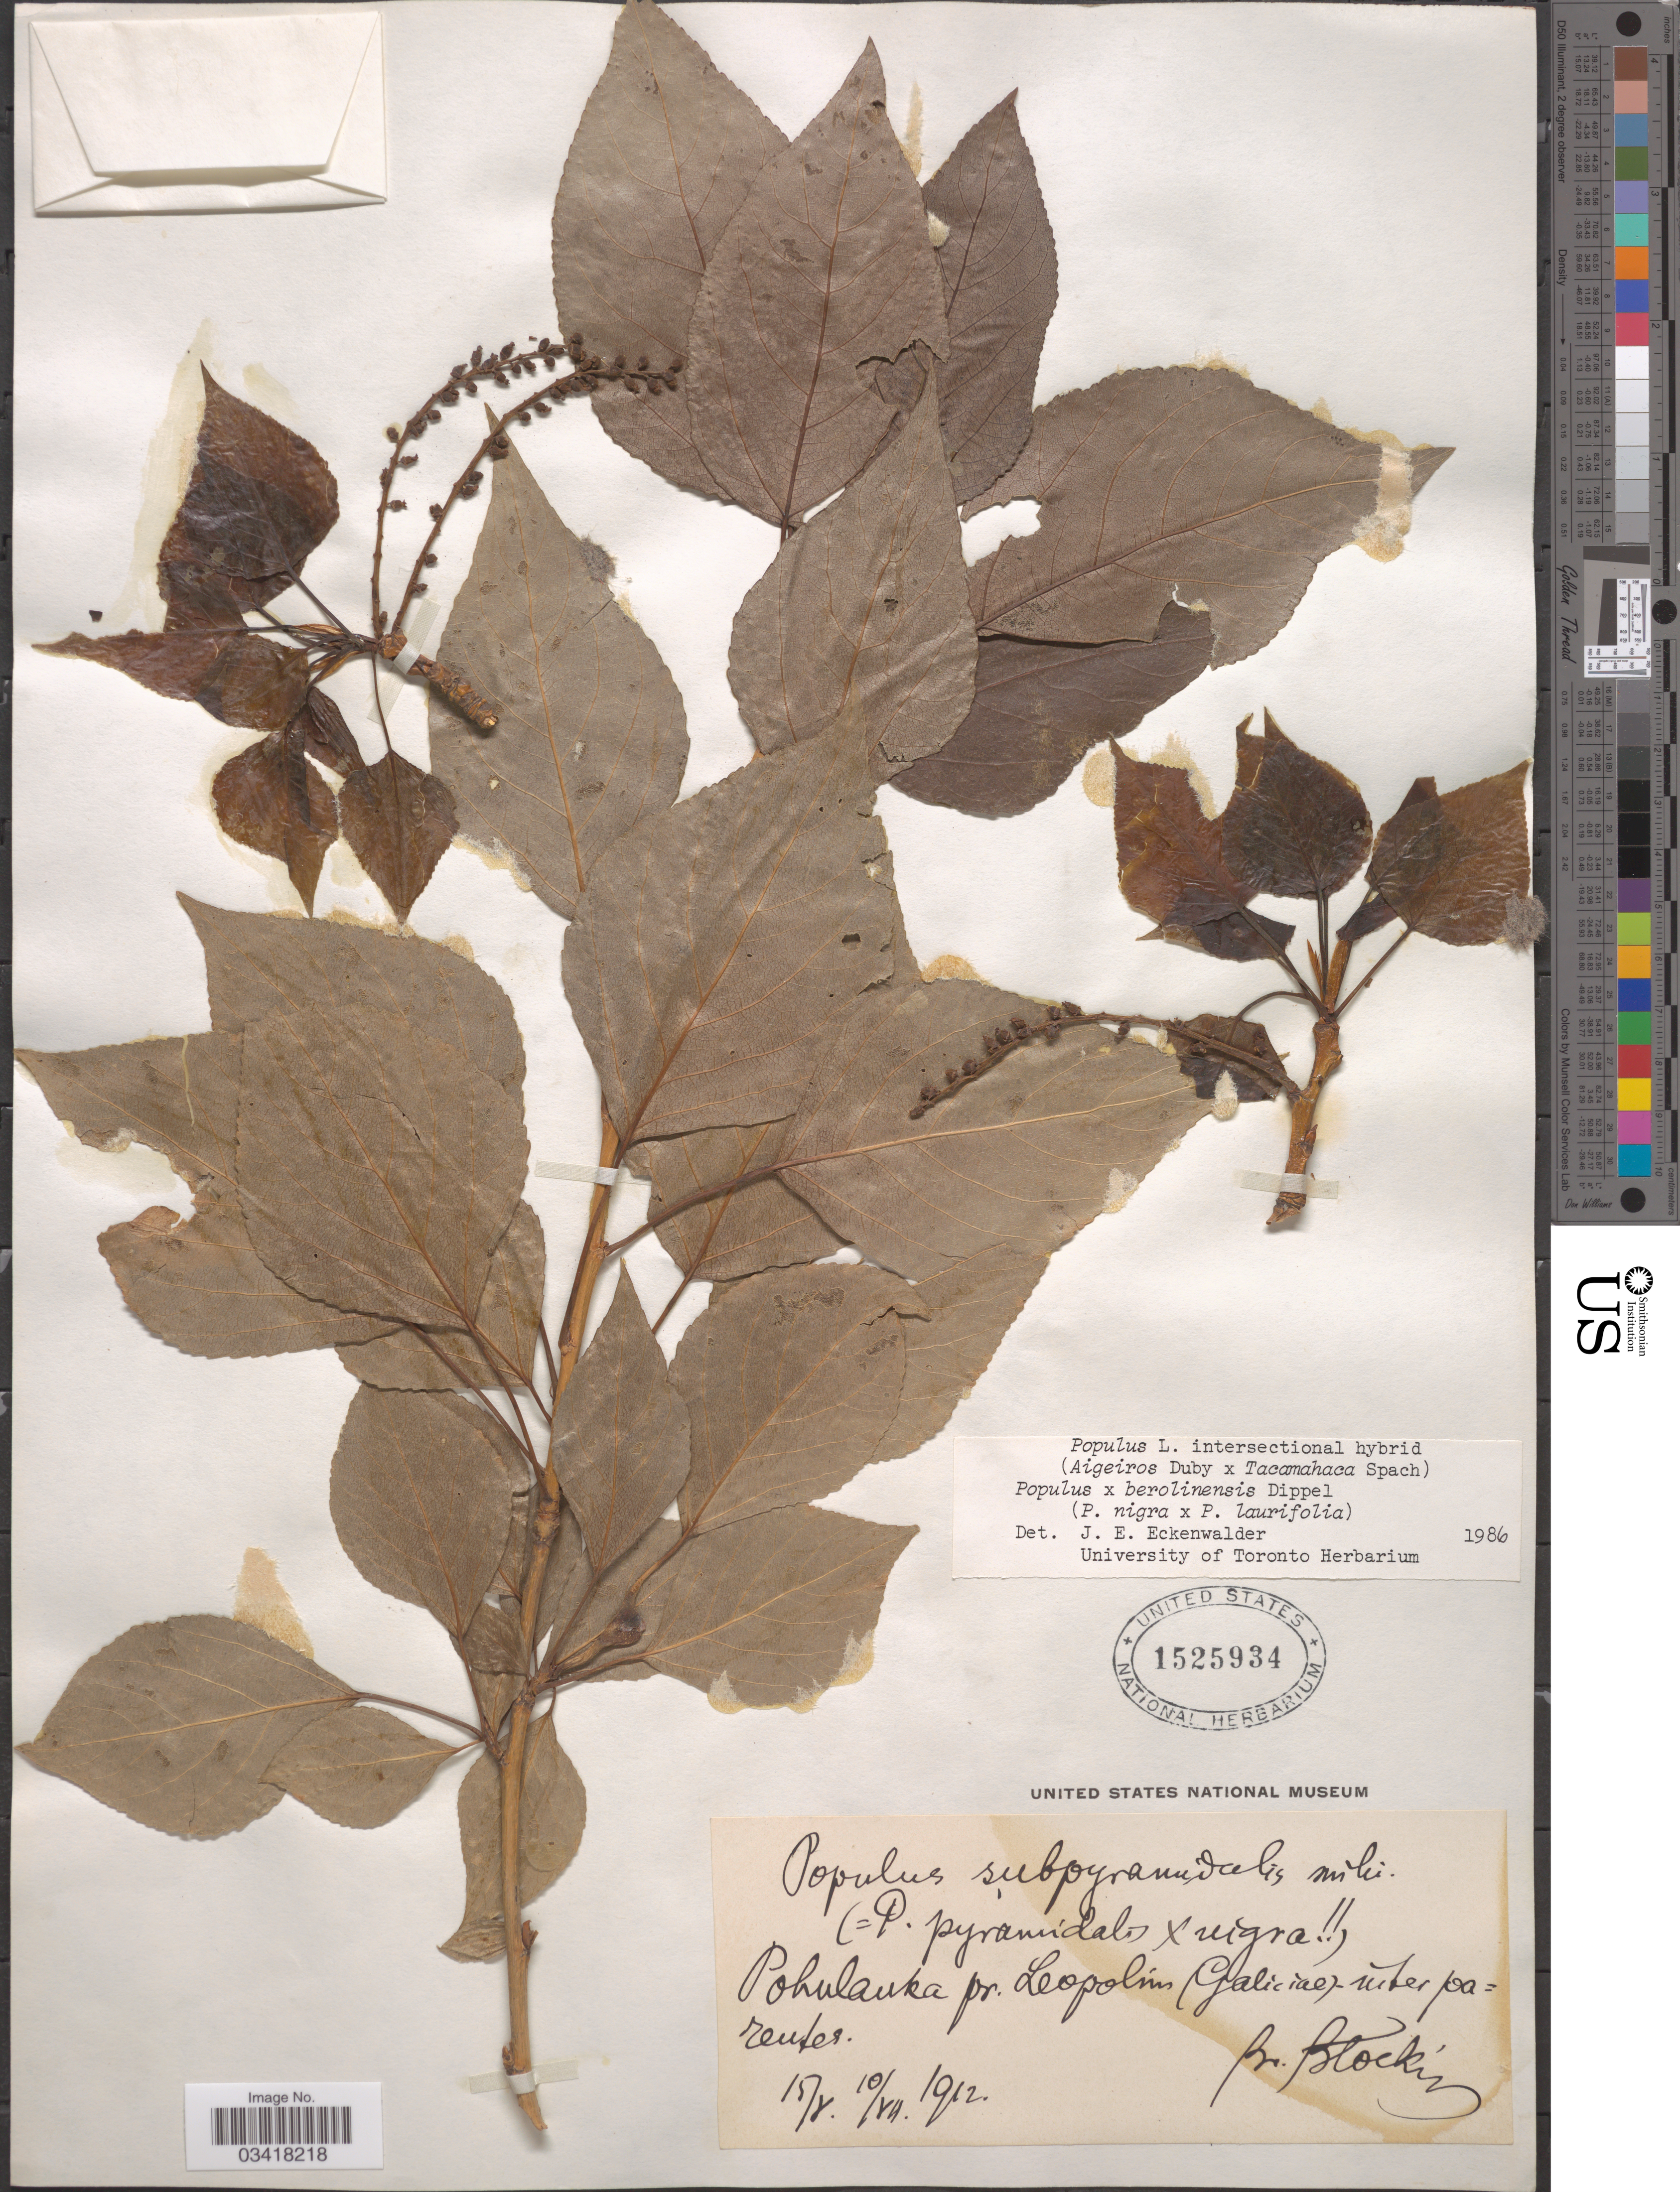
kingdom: Plantae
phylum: Tracheophyta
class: Magnoliopsida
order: Malpighiales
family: Salicaceae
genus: Populus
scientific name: Populus x berolinensis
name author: Dippel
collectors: B. Blocki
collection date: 1912-05-15/1912-07-10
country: France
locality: Pohulanka pr. Leopolim [interpreted] (Galiciae), uter [interpreted] pareutes [interpreted].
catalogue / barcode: US 1525934